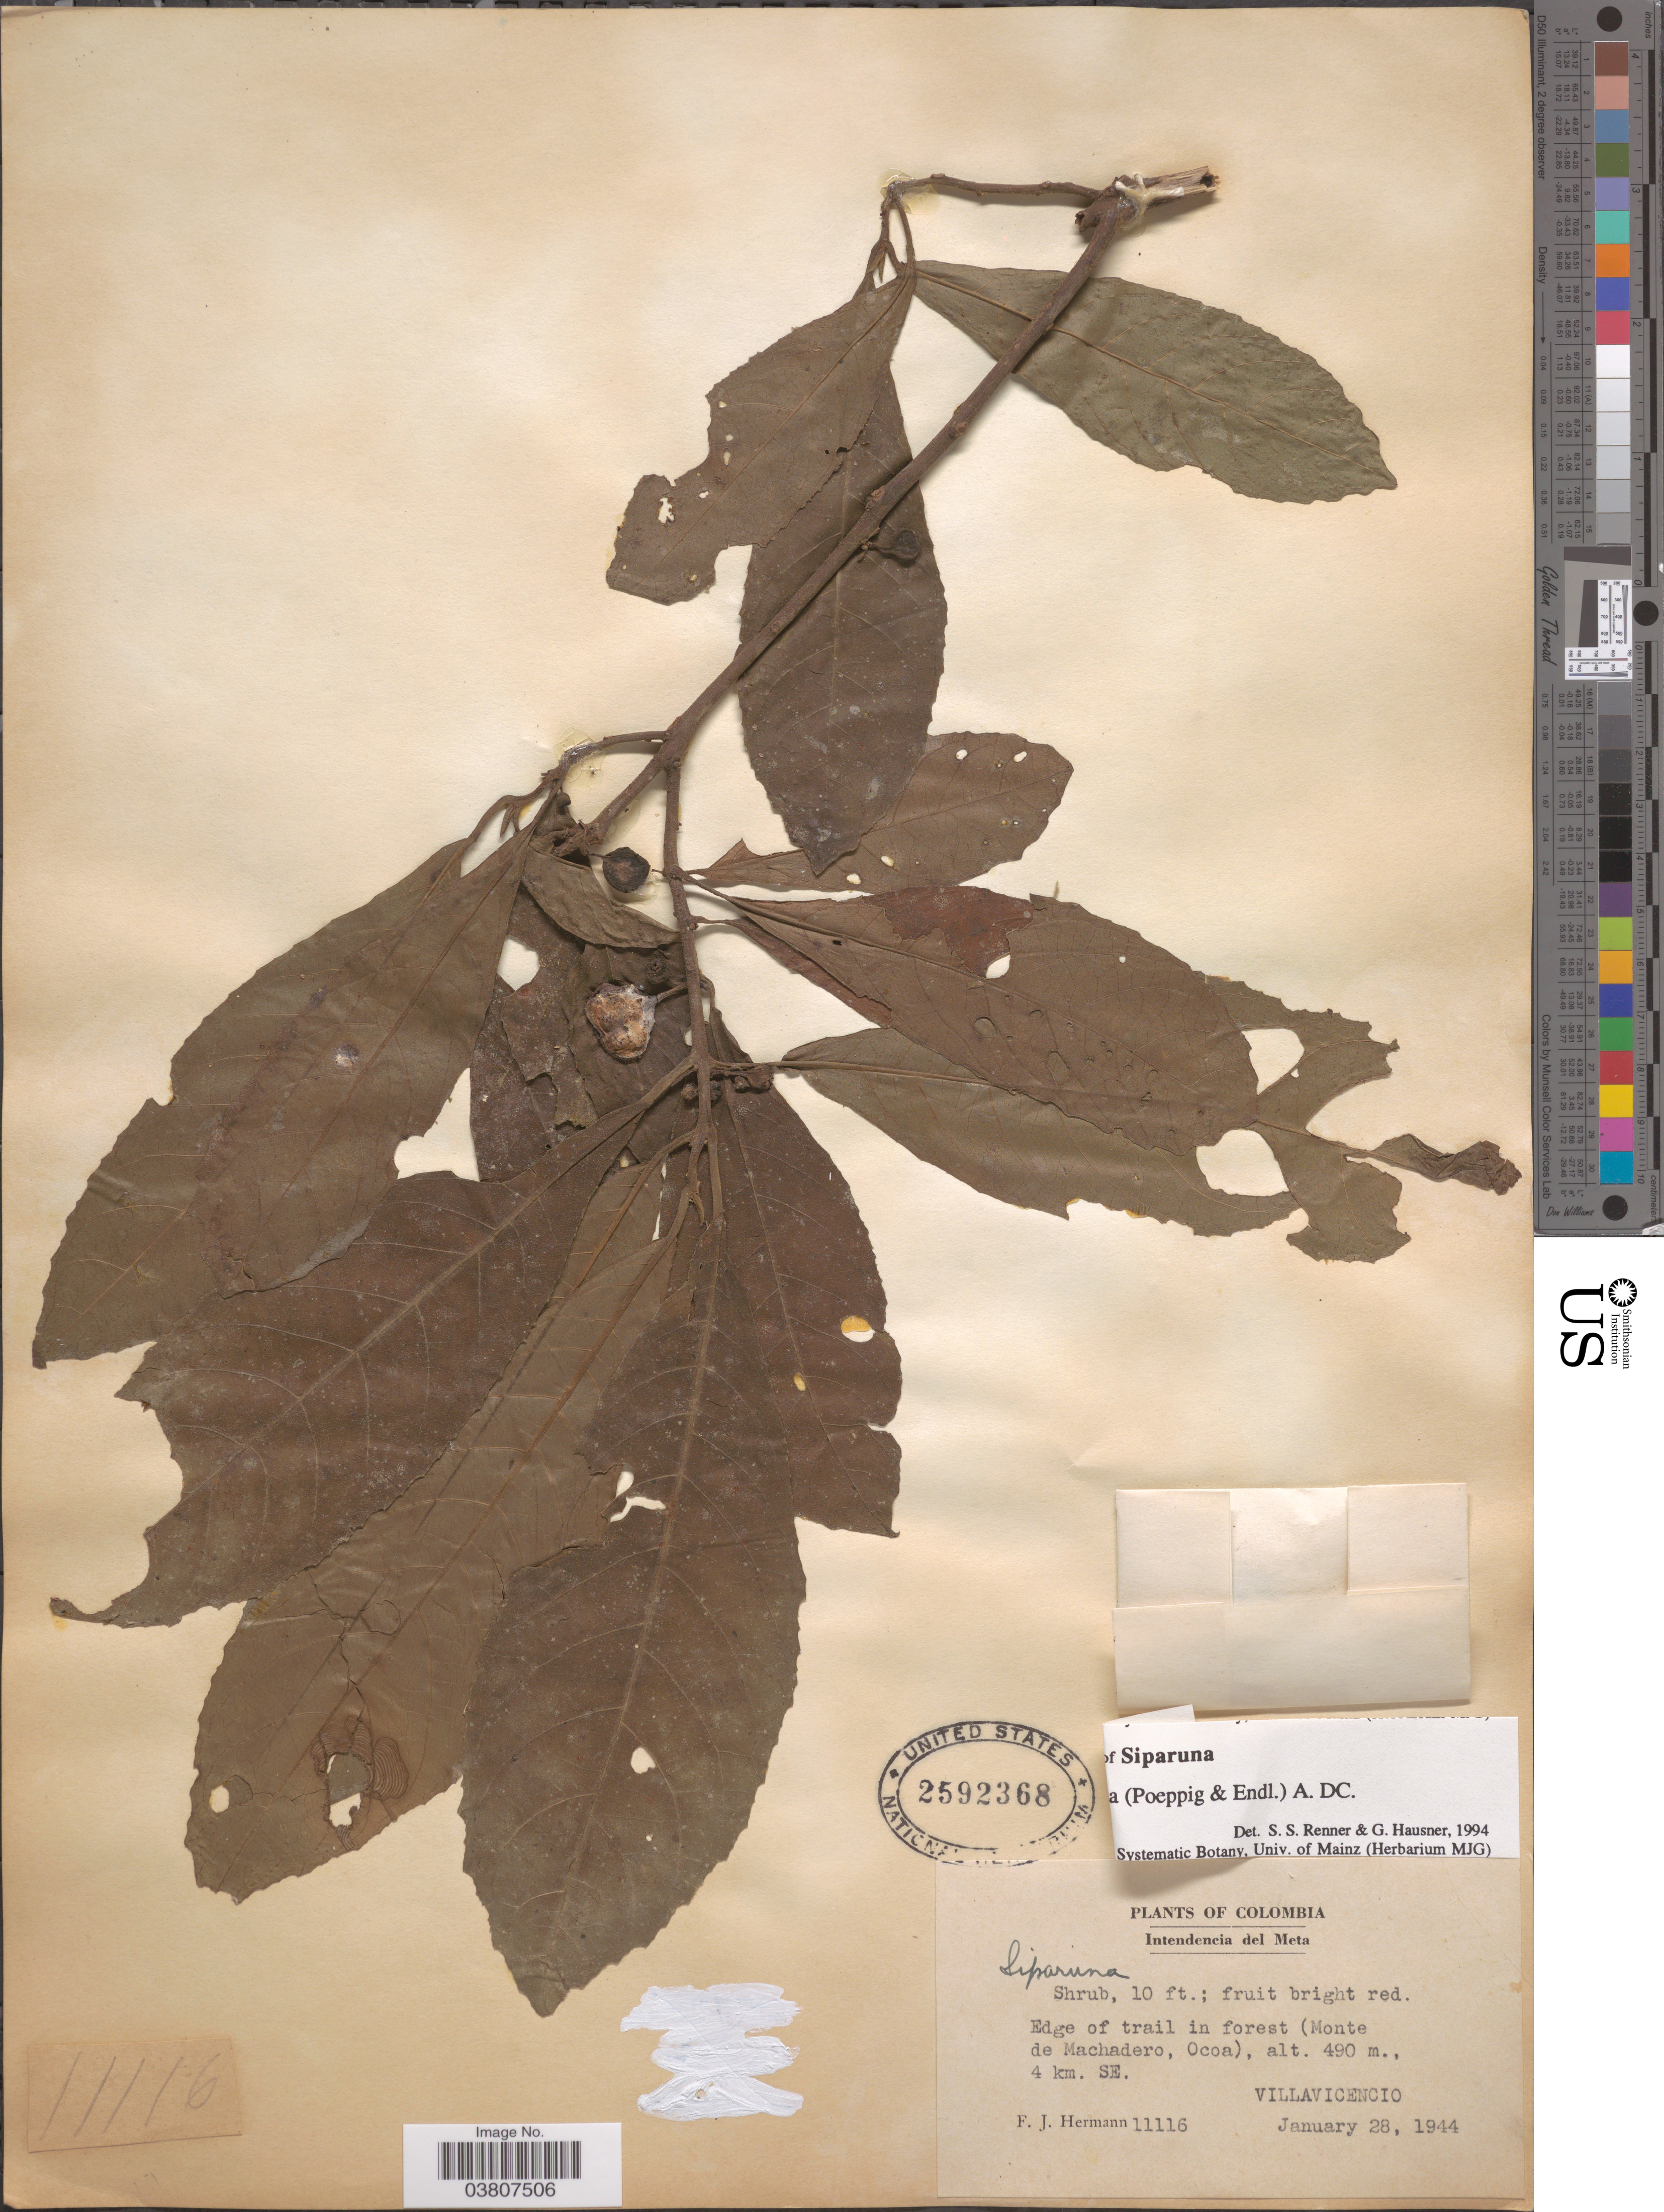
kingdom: Plantae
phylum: Tracheophyta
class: Magnoliopsida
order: Laurales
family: Siparunaceae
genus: Siparuna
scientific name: Siparuna sessiliflora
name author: (Kunth) A. DC.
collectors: F. J. Hermann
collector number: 11116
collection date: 1944-01-28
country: Colombia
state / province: Meta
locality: Intendencia del Meta. Edge of trail in forest (Monte de Machadero, Ocoa). 4 km. SE. Villavicencio.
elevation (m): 490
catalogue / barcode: US 2592368